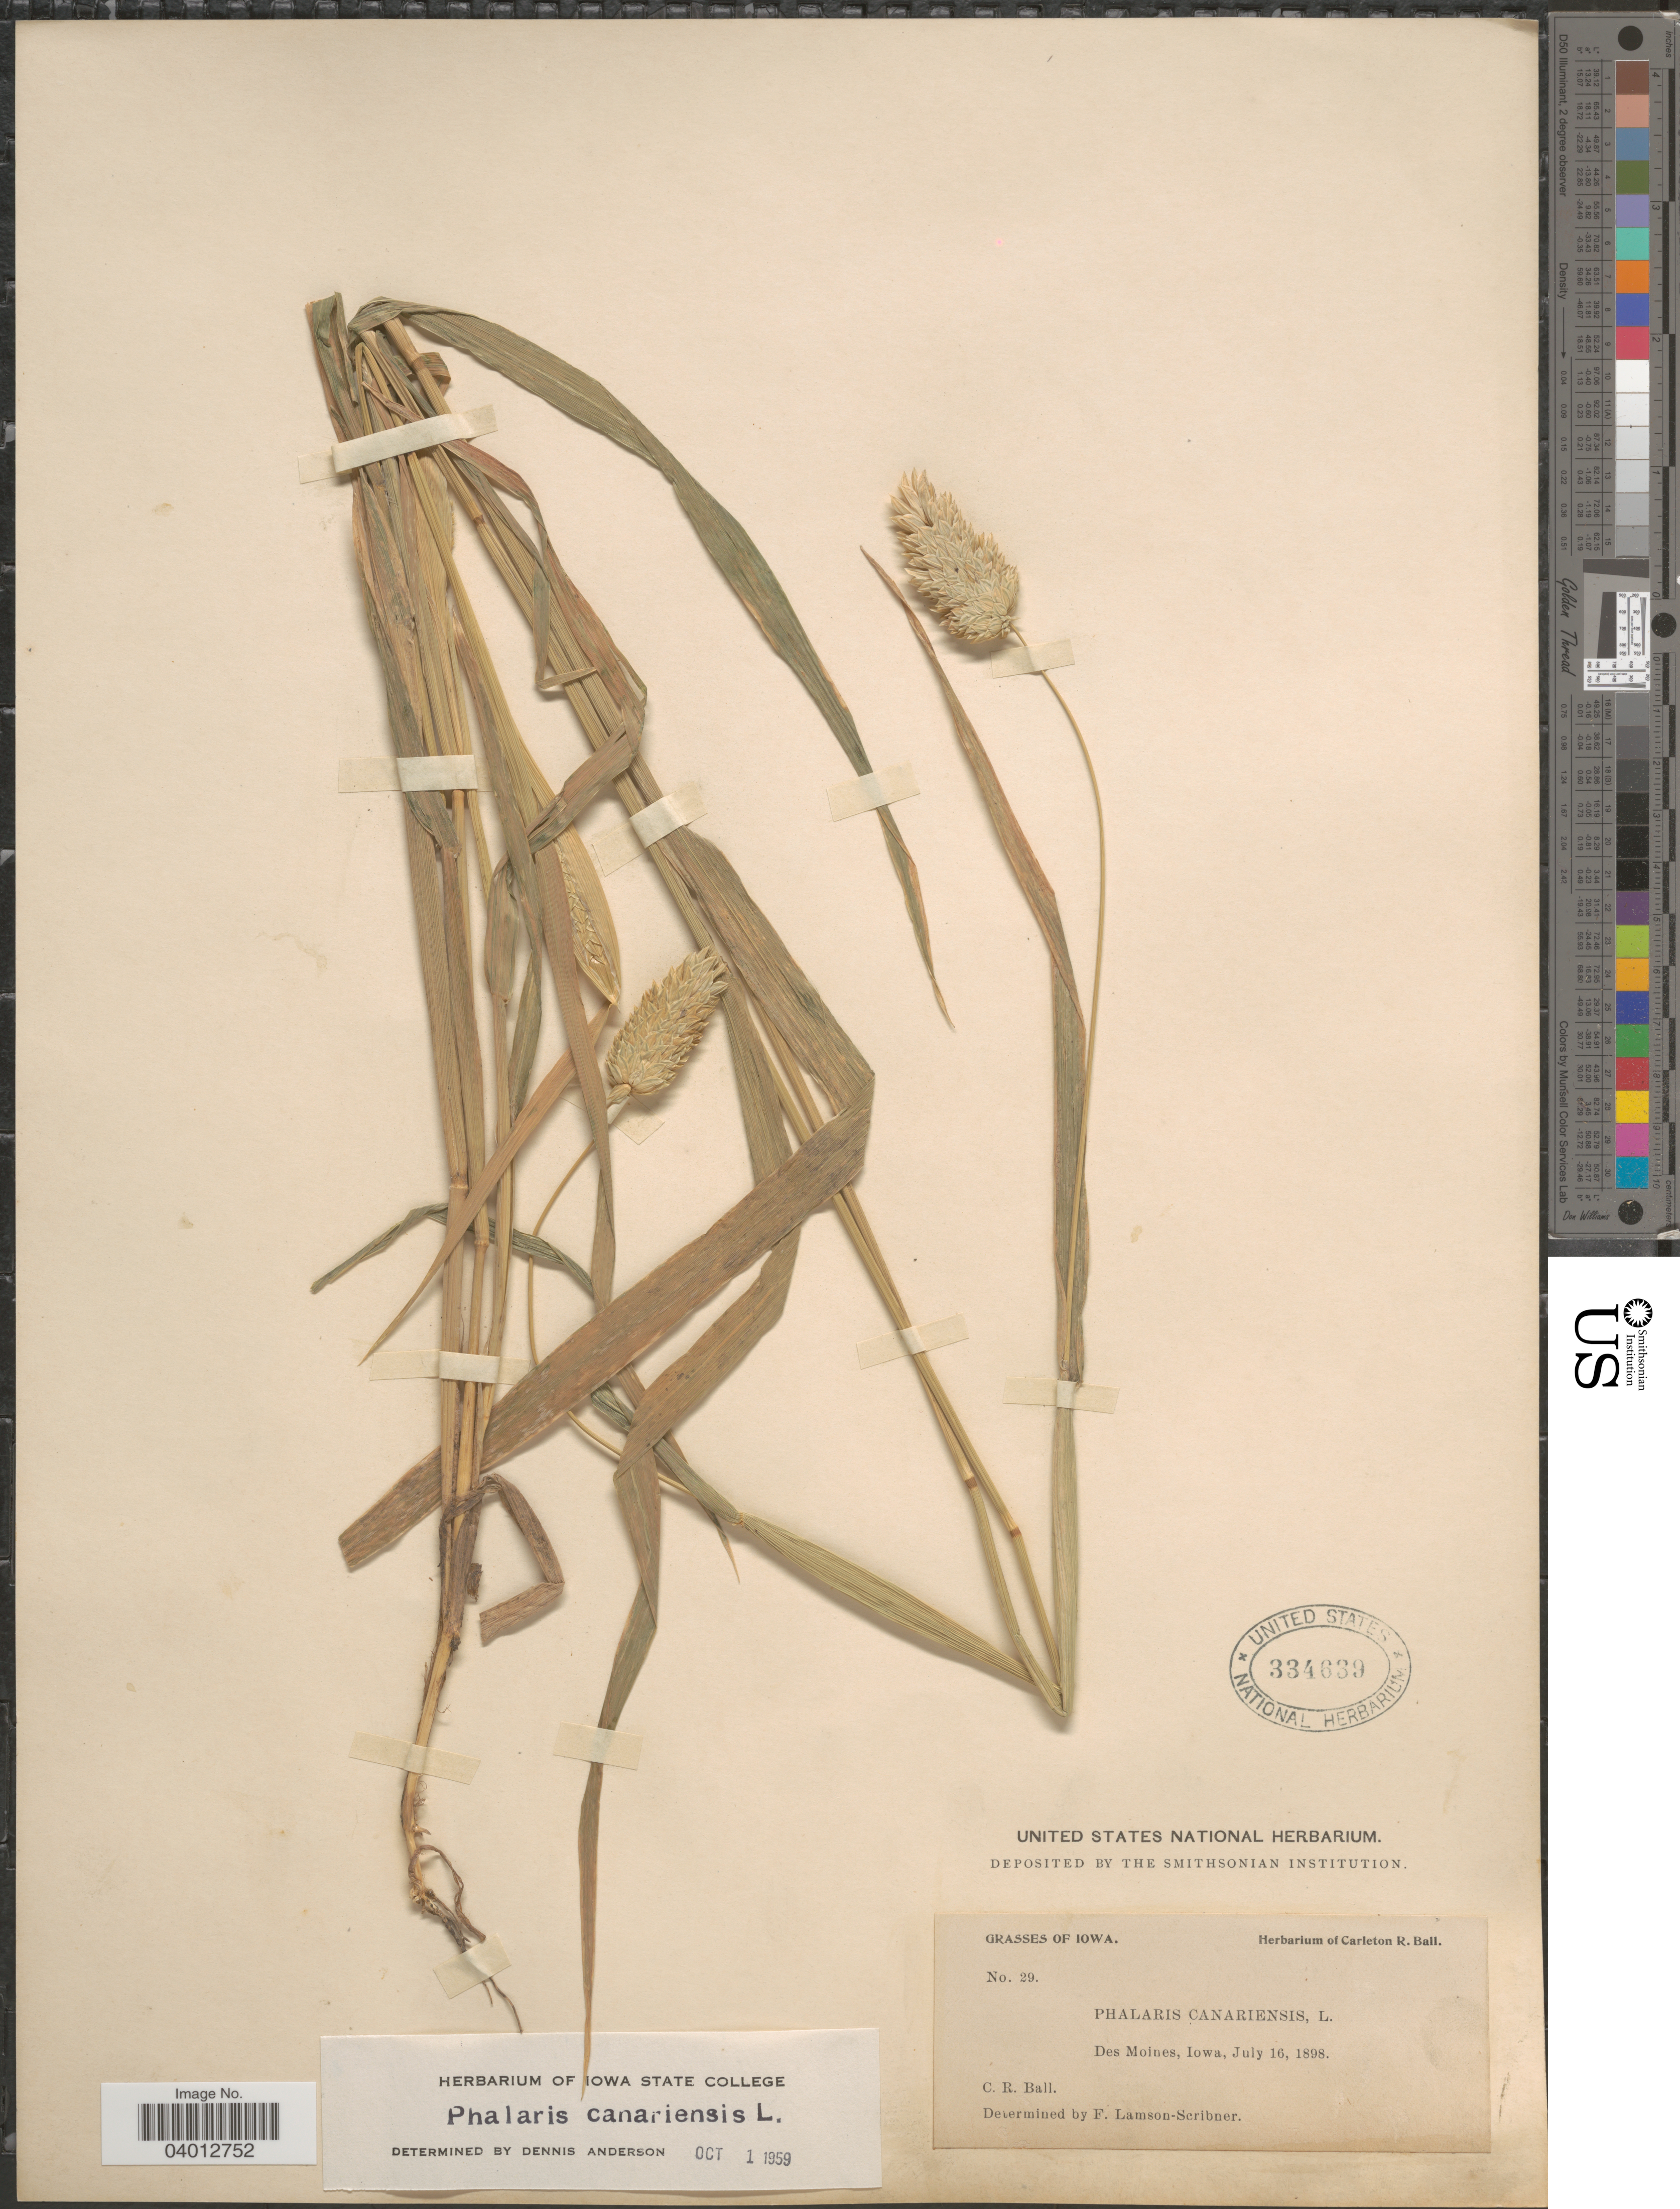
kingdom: Plantae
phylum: Tracheophyta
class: Liliopsida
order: Poales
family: Poaceae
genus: Phalaris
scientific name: Phalaris canariensis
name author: L.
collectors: C. R. Ball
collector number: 29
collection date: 1898-07-16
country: United States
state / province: Iowa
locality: Des Moines.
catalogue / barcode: US 334639